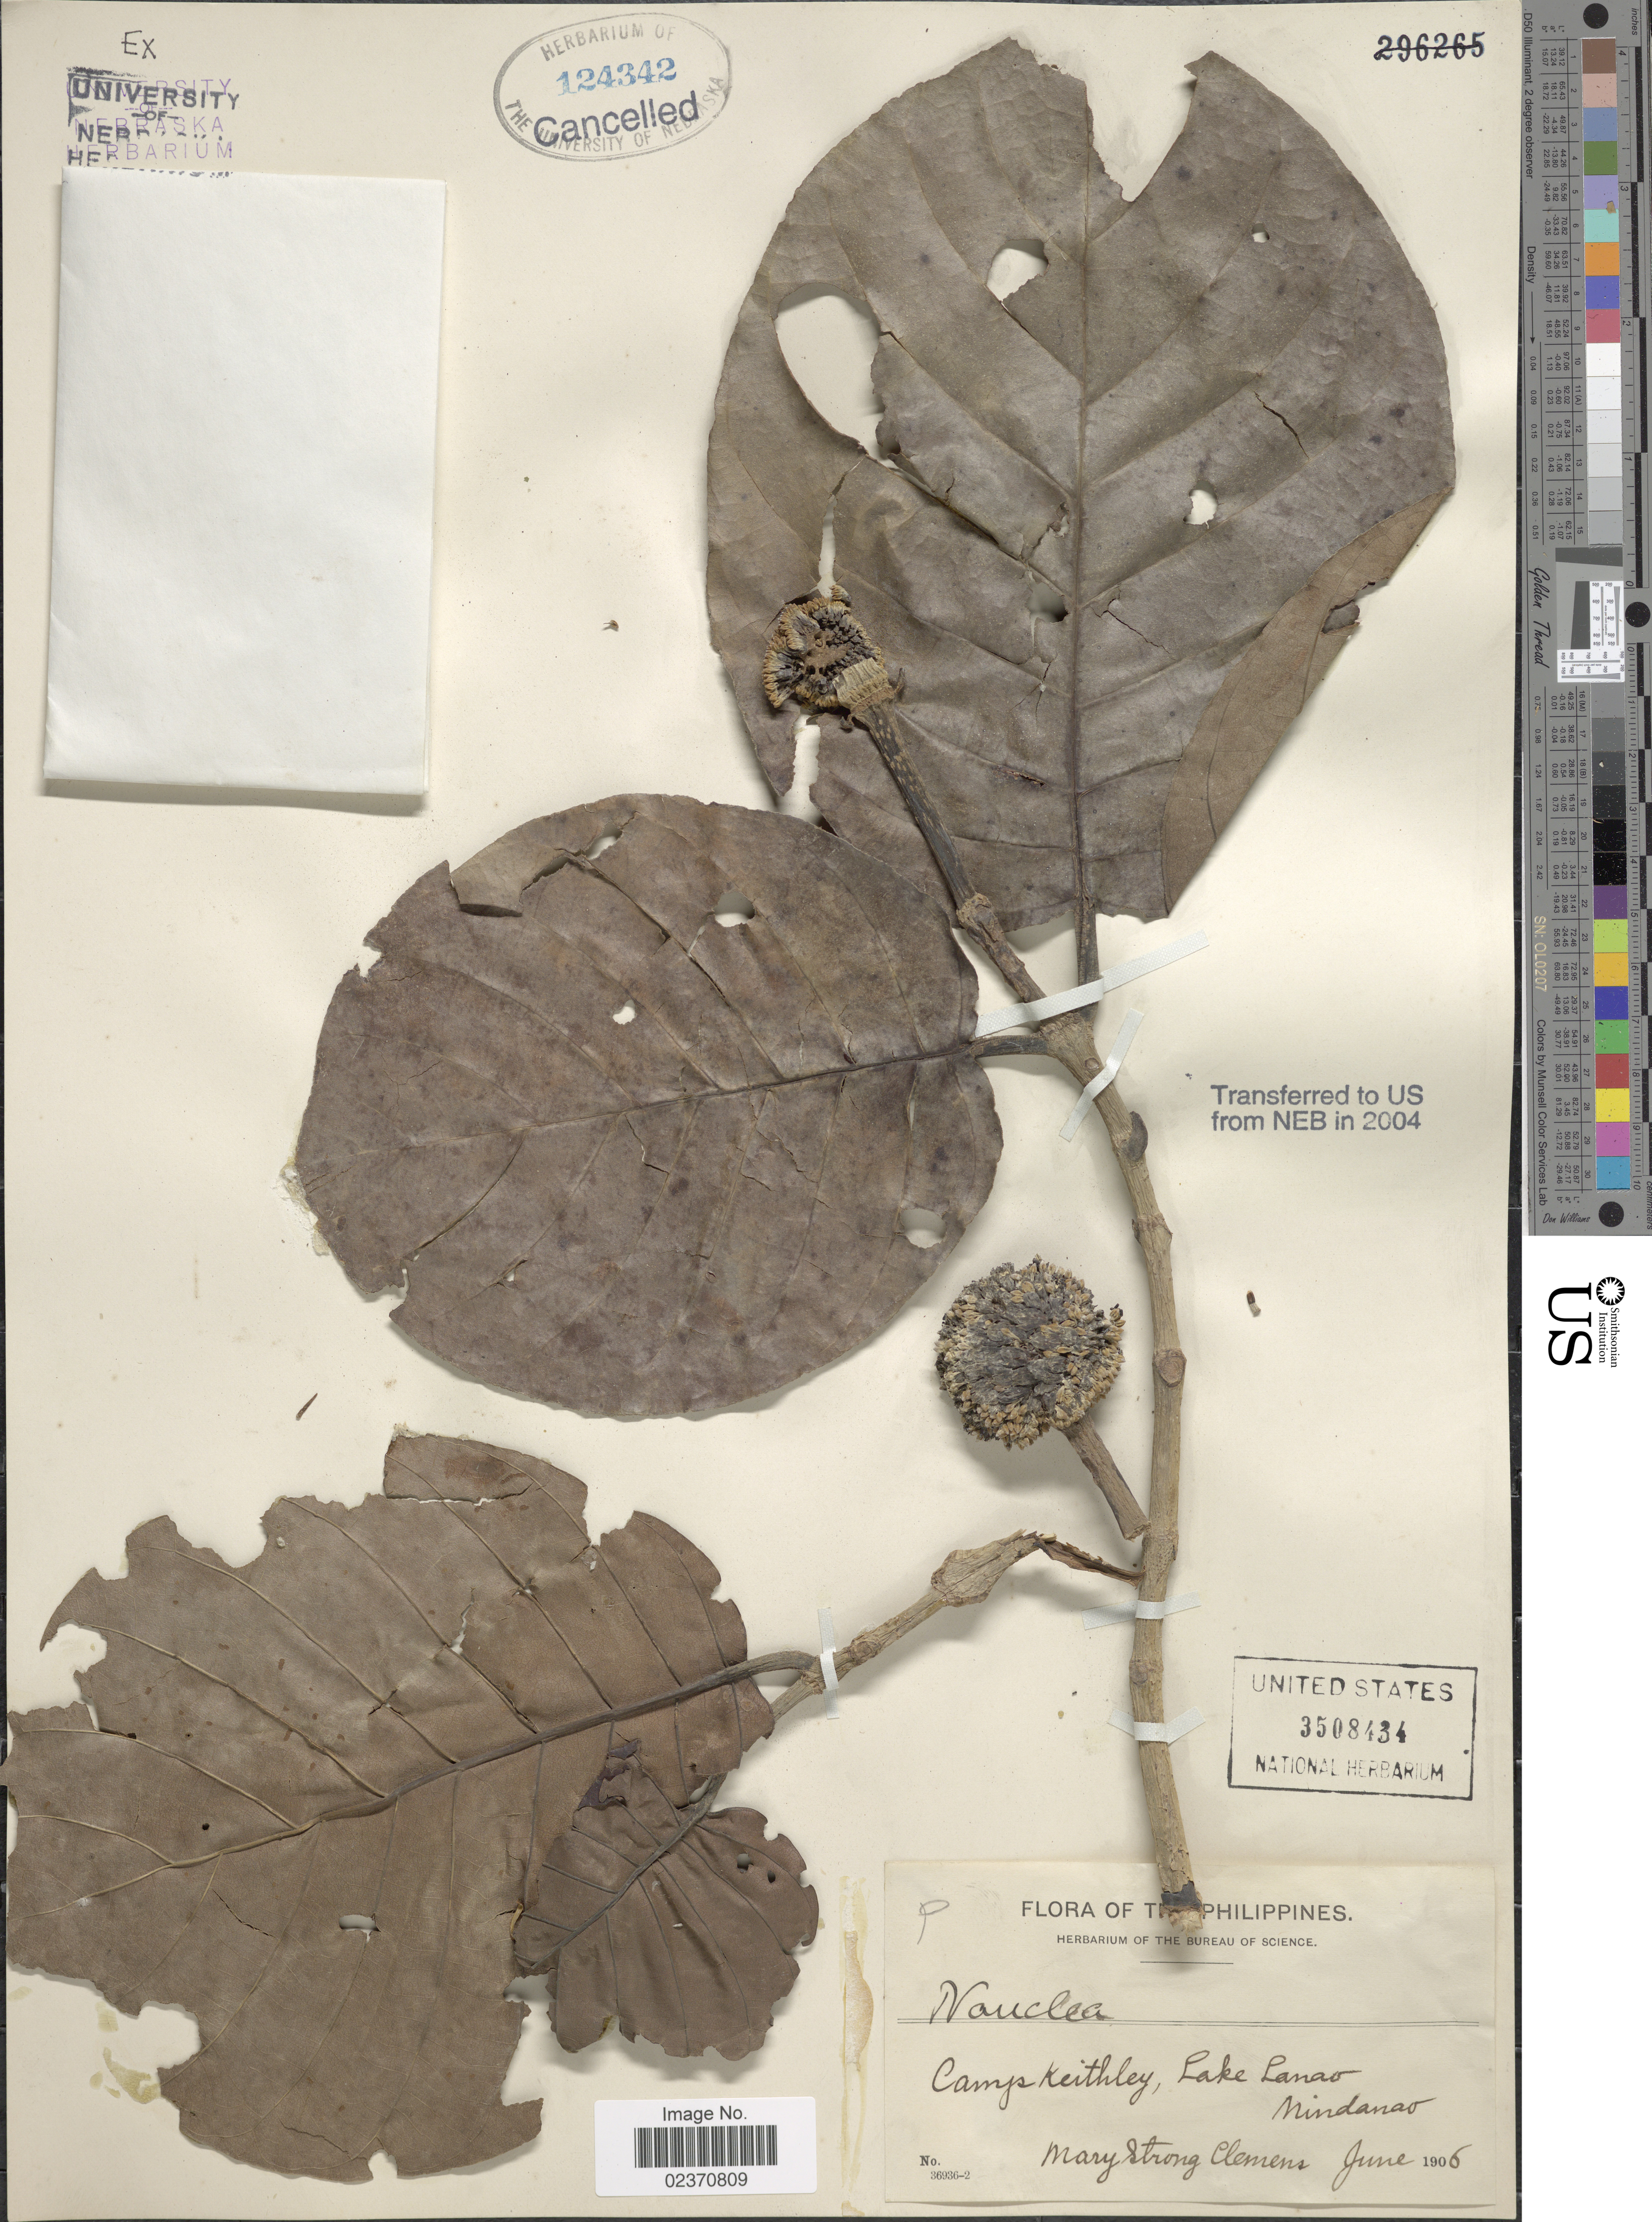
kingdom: Plantae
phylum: Tracheophyta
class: Magnoliopsida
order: Gentianales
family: Rubiaceae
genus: Nauclea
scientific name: Nauclea sp.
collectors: M. S. Clemens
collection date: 1906-06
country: Philippines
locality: Camp Keithley, Lake Lanao, Mindanao.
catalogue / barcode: US 3508434